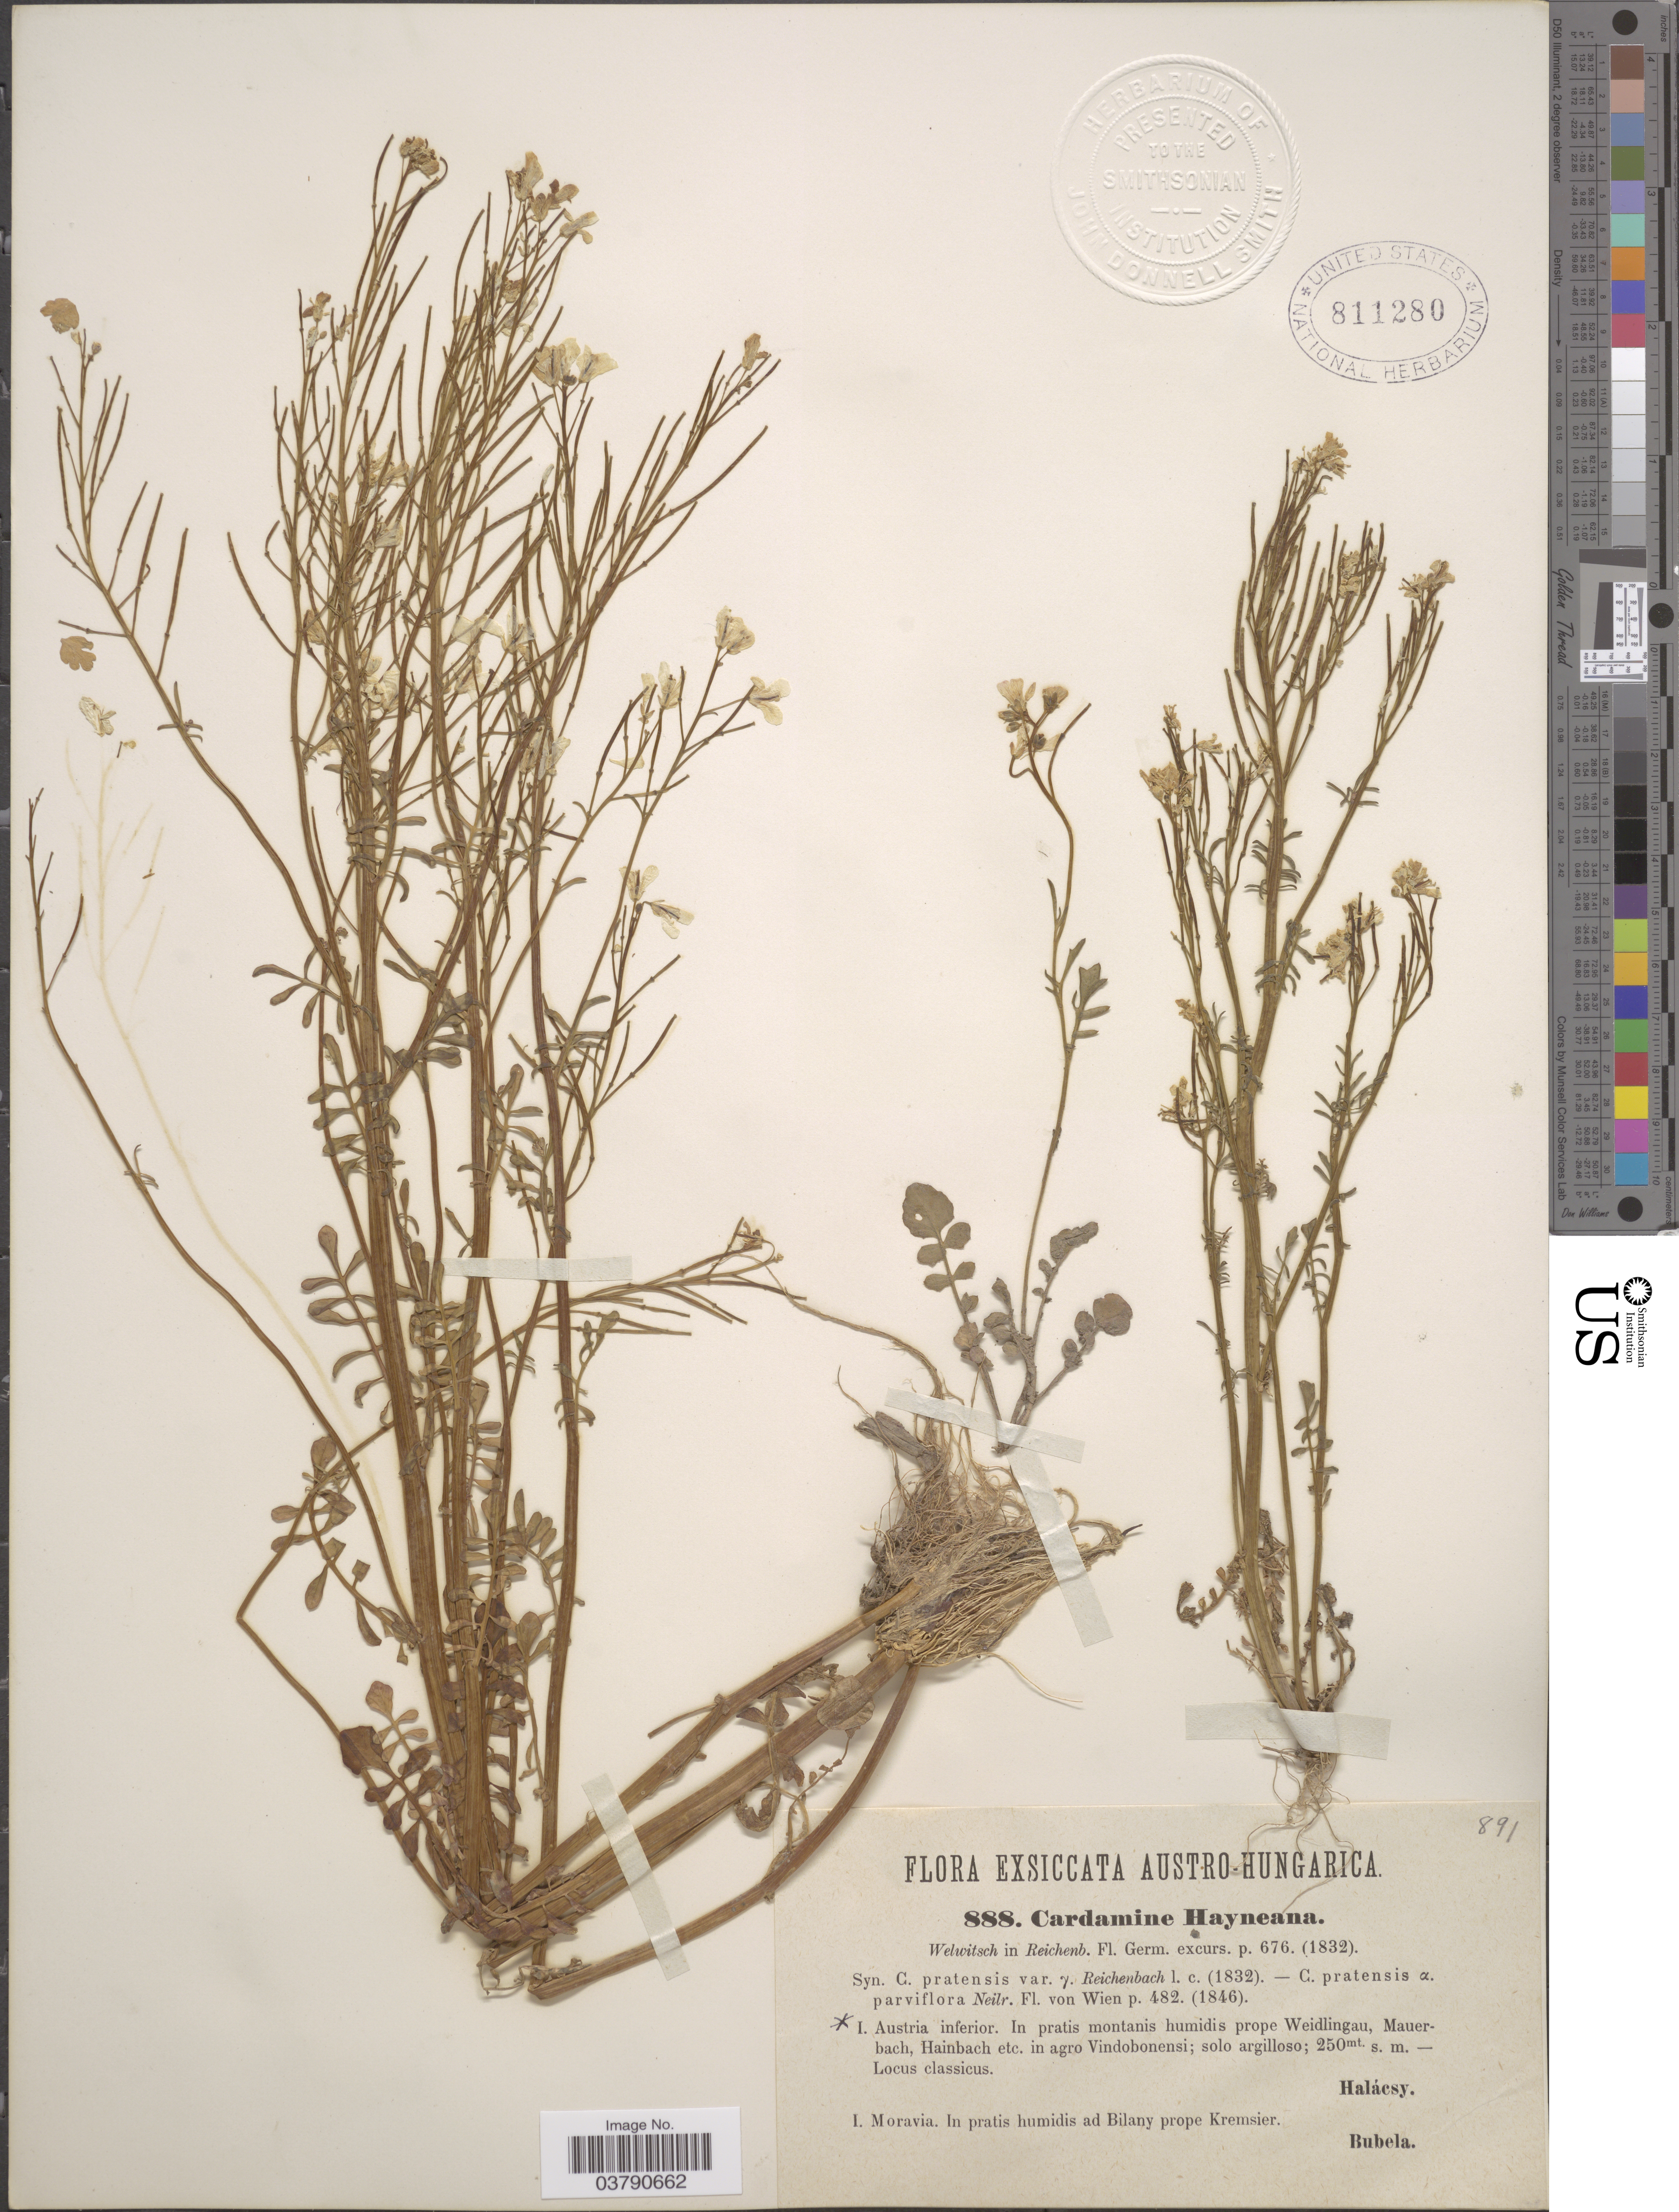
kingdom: Plantae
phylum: Tracheophyta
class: Magnoliopsida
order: Brassicales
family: Brassicaceae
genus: Cardamine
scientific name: Cardamine hayneana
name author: Welw. ex Rchb.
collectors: -- Halacsy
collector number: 888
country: Austria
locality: Austro-Hungarica. Austria inferior. In pratis montanis humidis prope Weidlingau, Mauerbach, Hainbach etc. in agro Vindobonensi.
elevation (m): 250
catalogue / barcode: US 811280